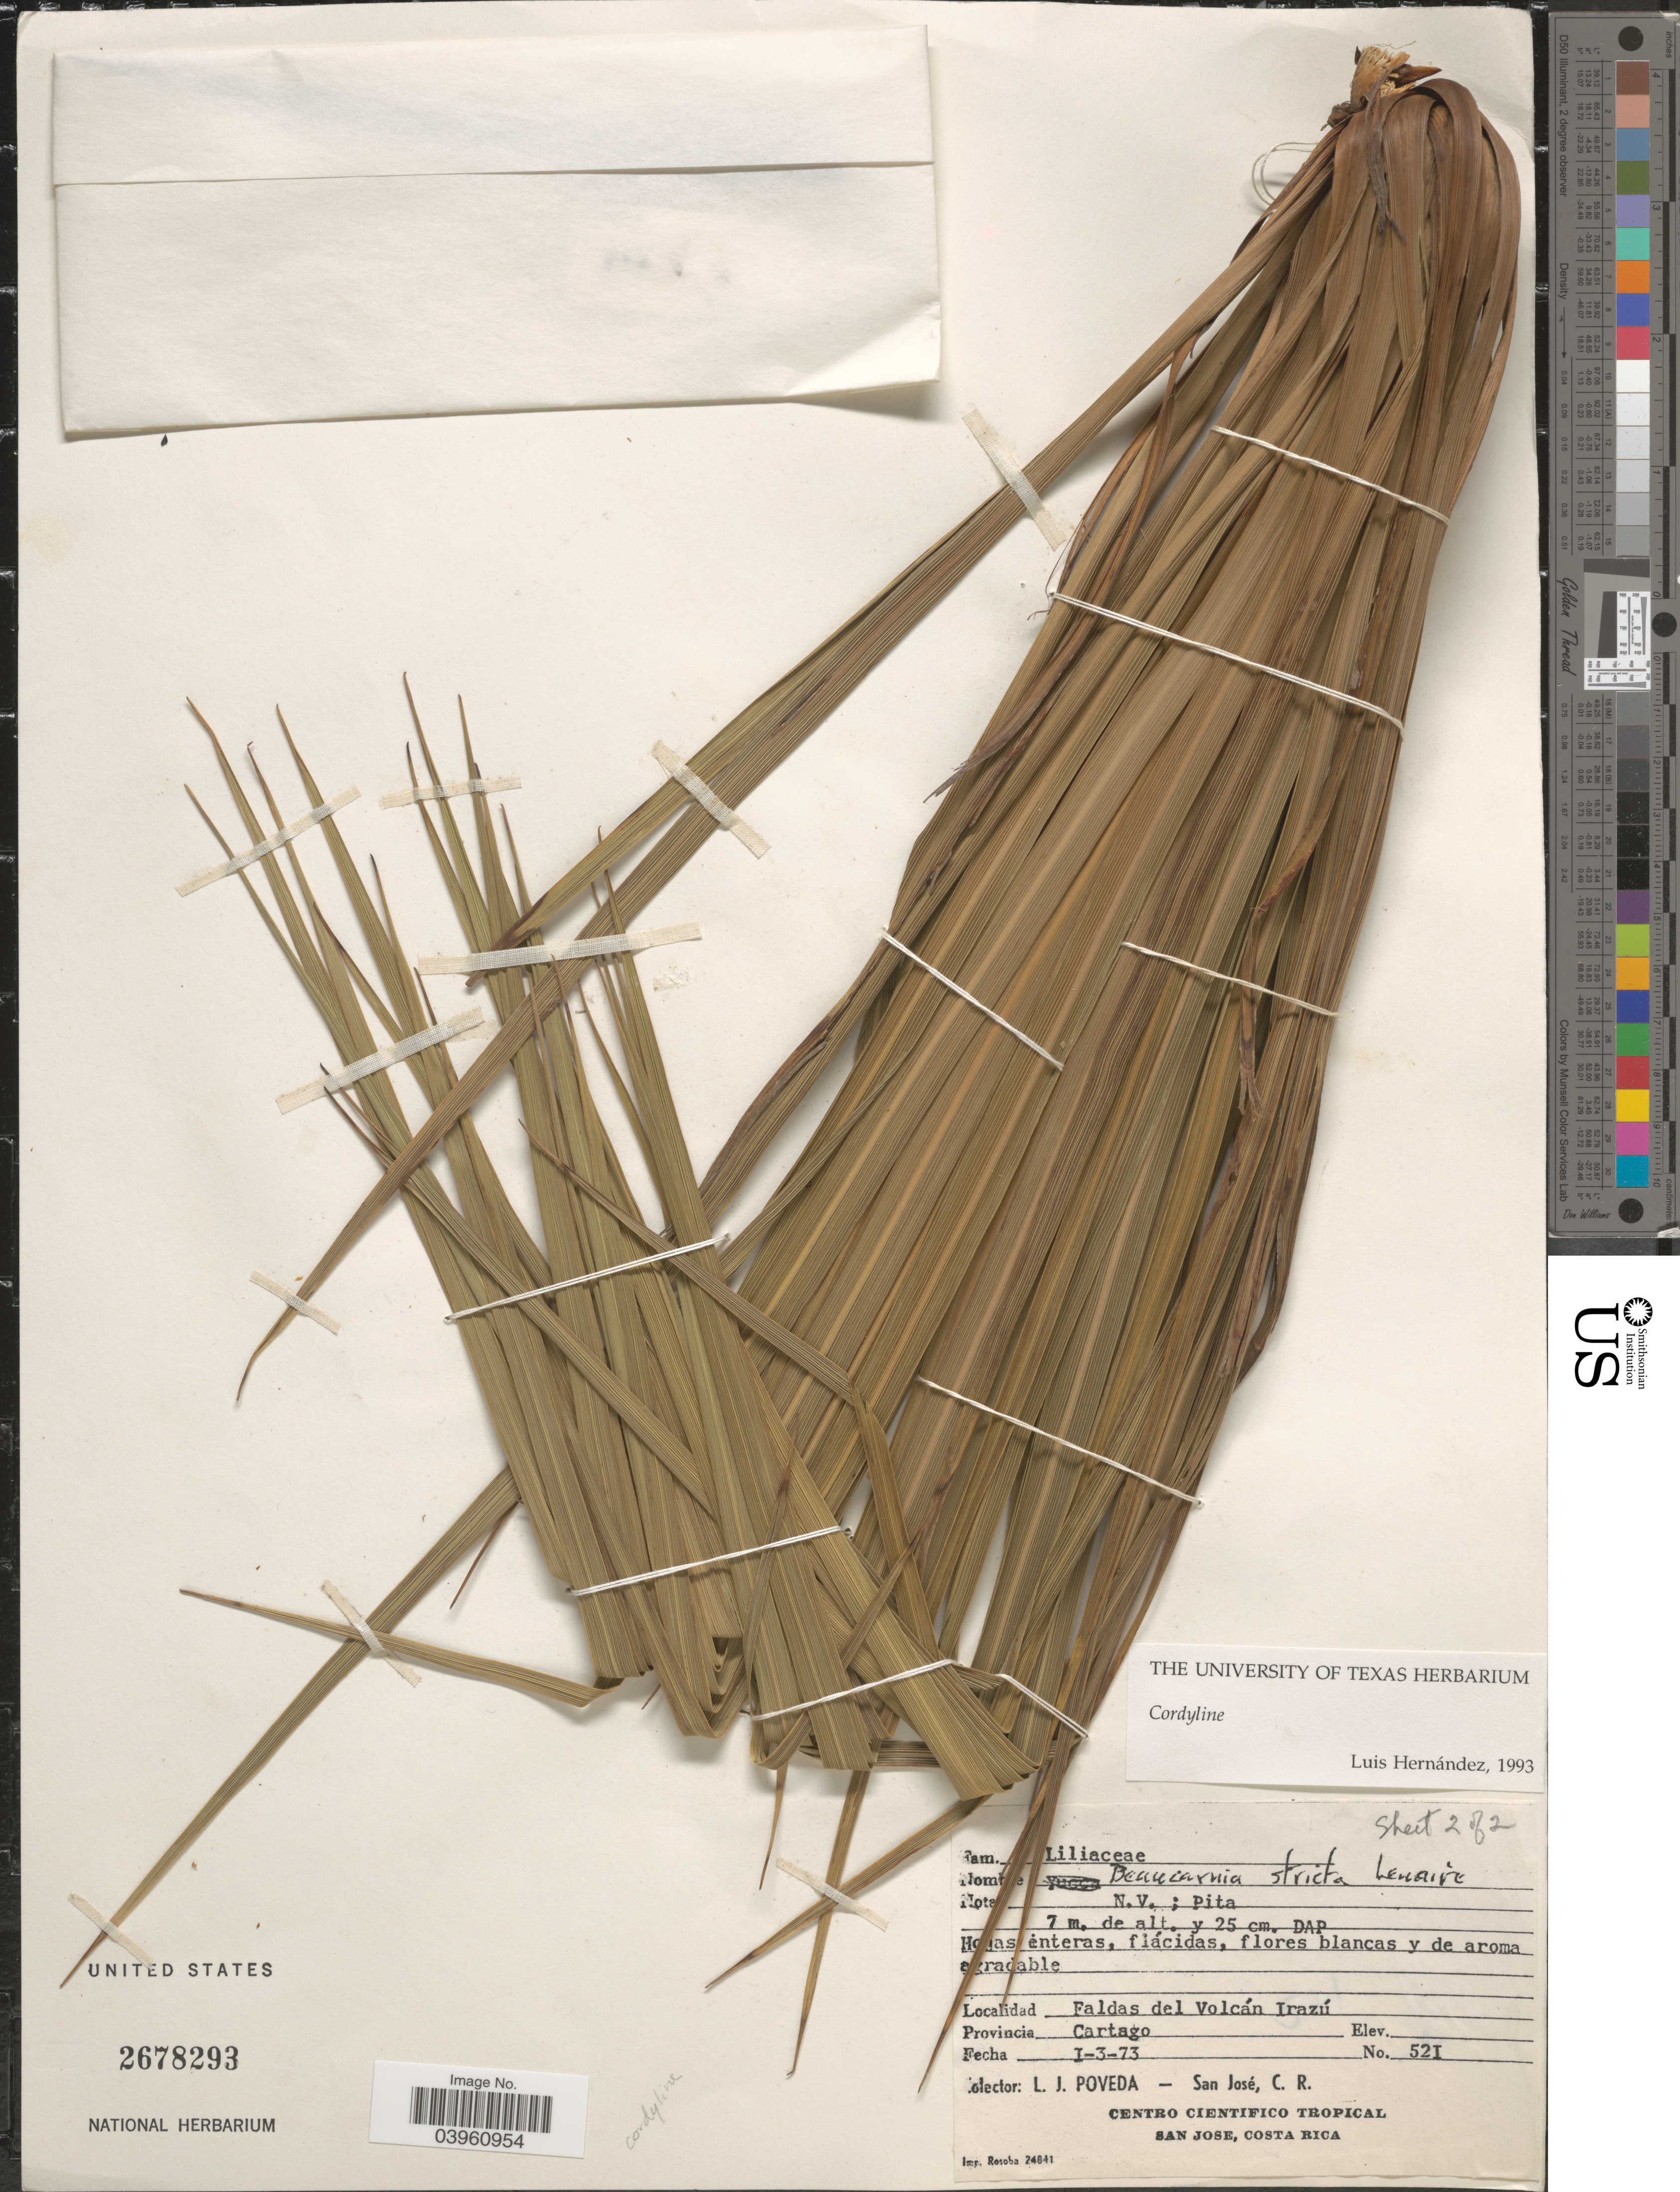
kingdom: Plantae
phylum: Tracheophyta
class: Liliopsida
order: Asparagales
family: Asparagaceae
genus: Cordyline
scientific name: Cordyline sp.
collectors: L. J. Poveda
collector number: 521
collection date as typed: Transcribed d/m/y: 1/3/73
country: Costa Rica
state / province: Cartago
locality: Faldas del Volcán Irazú.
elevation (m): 7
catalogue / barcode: US 2678293